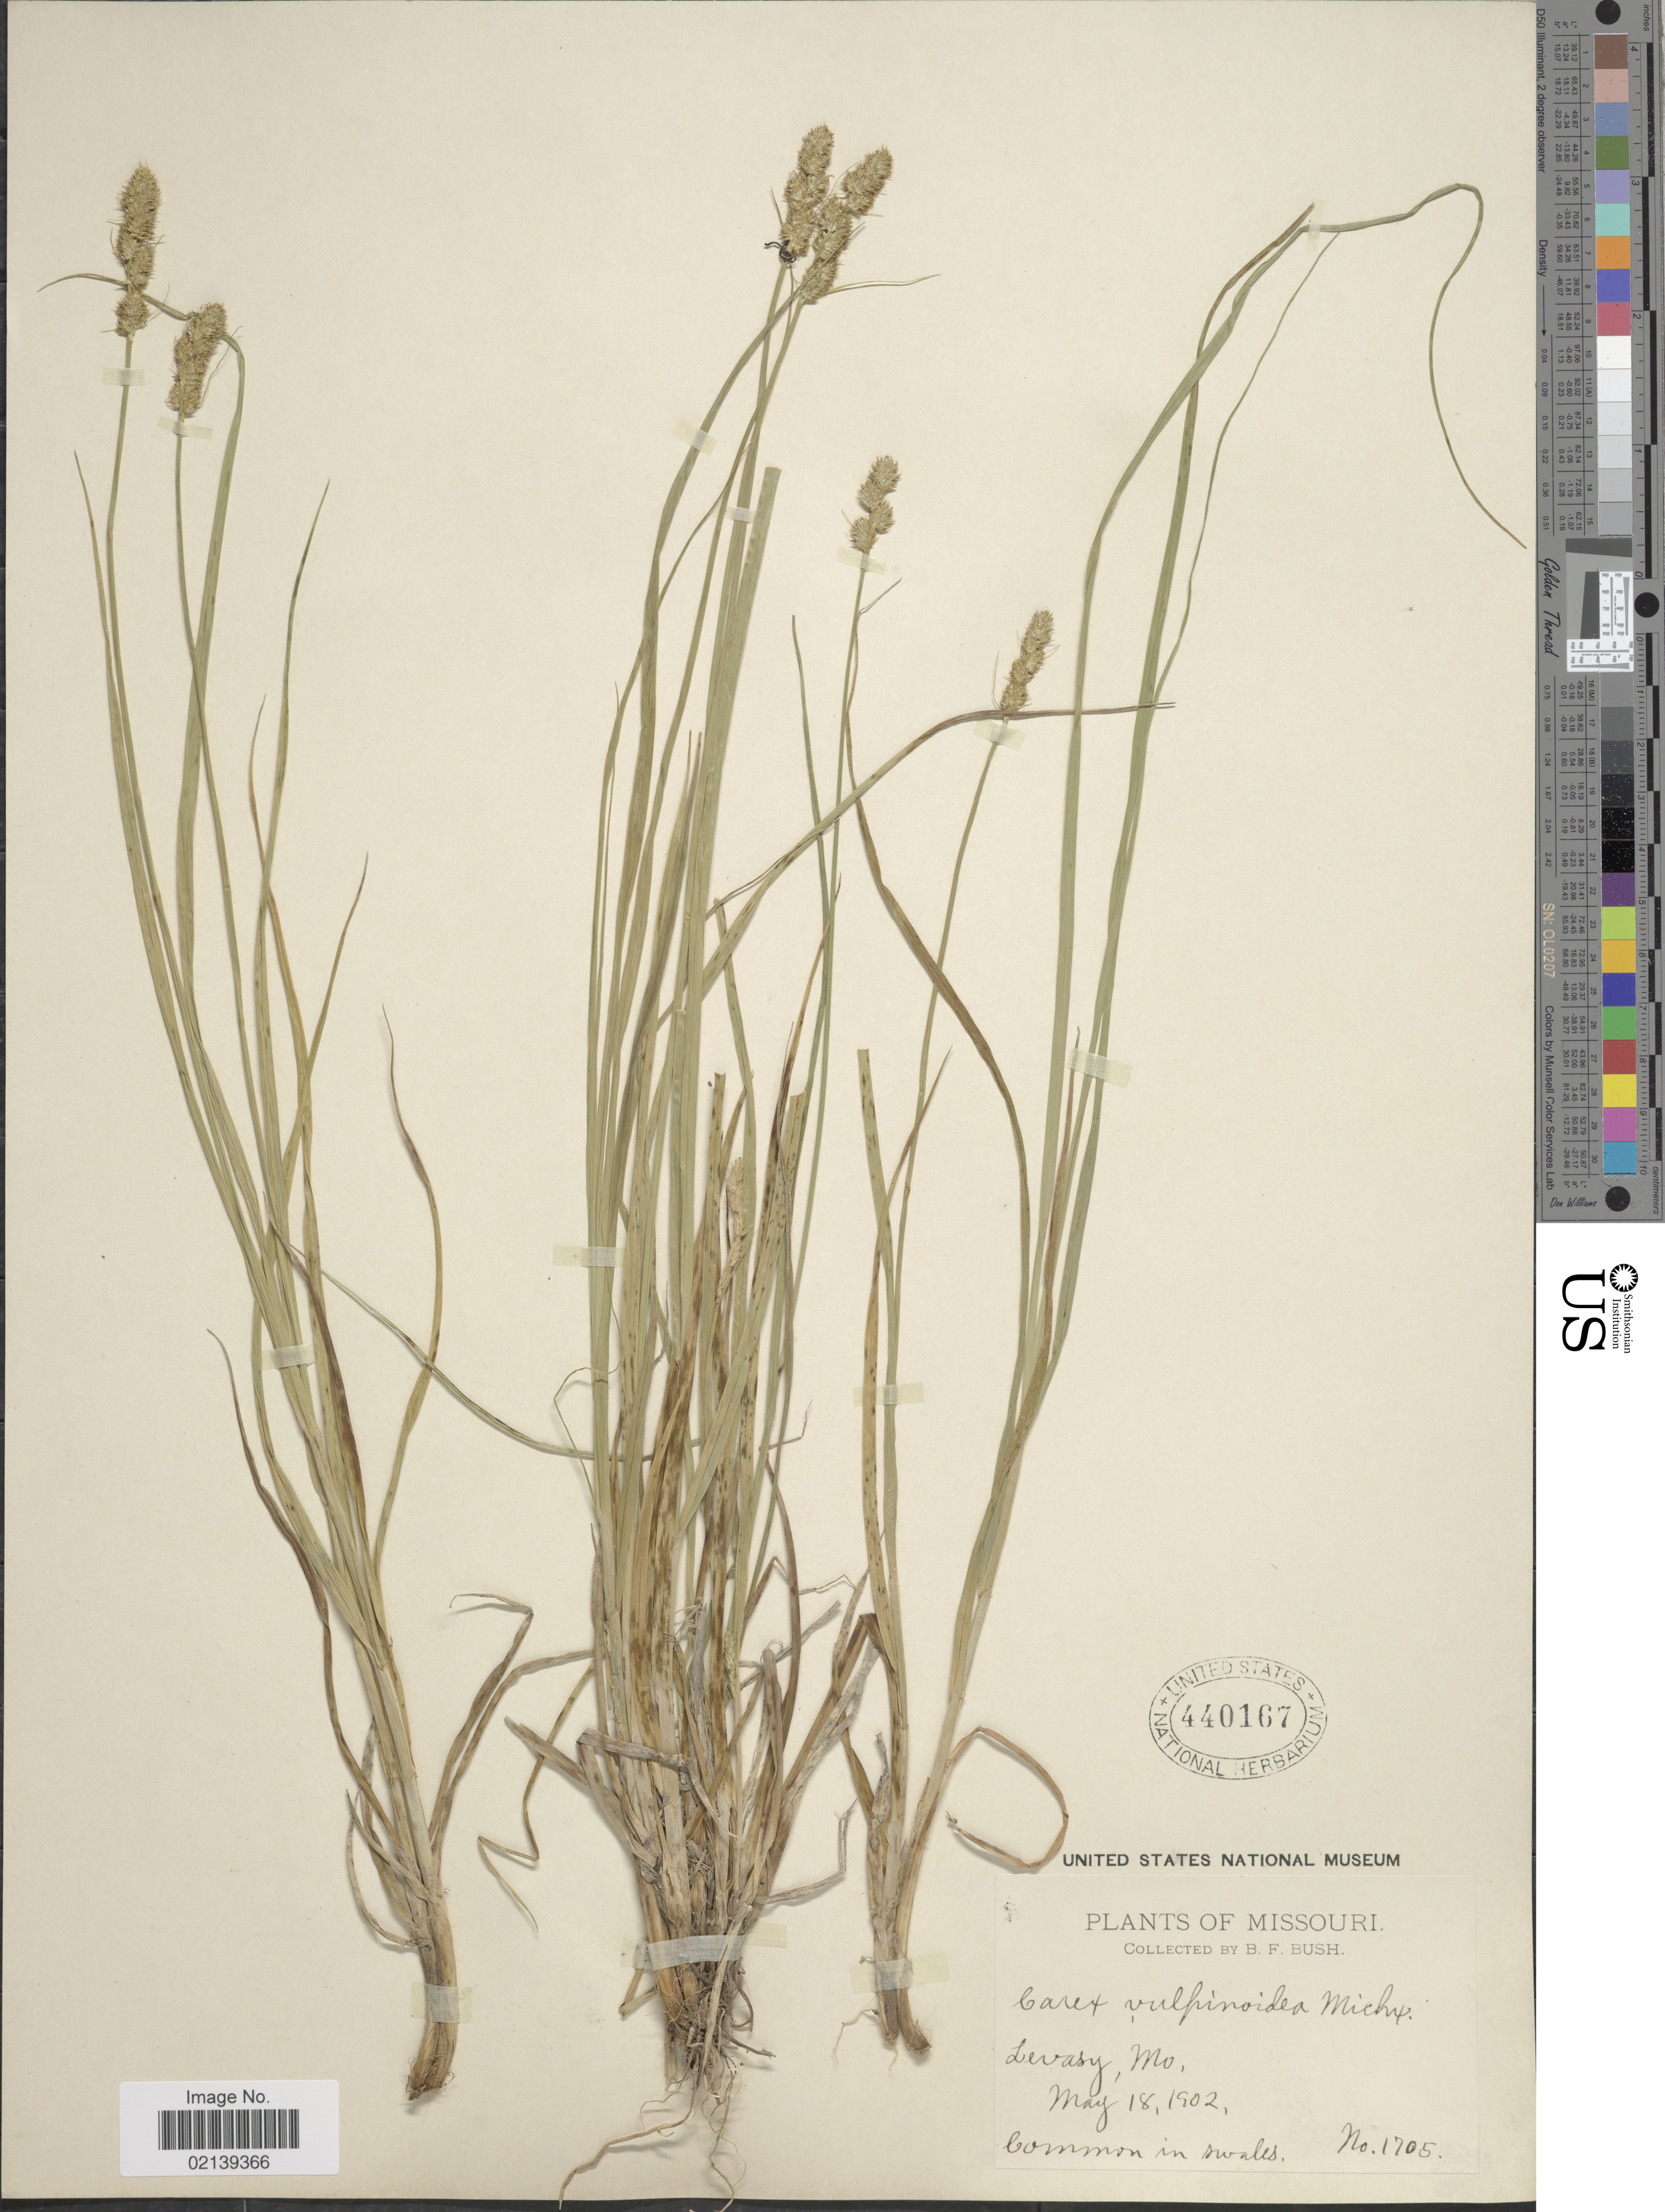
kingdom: Plantae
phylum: Tracheophyta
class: Liliopsida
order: Poales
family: Cyperaceae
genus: Carex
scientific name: Carex vulpinoidea Michx.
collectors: B. F. Bush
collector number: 1705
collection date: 1902-05-08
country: United States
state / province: Missouri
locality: Levasy, Mo.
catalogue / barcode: US 440167